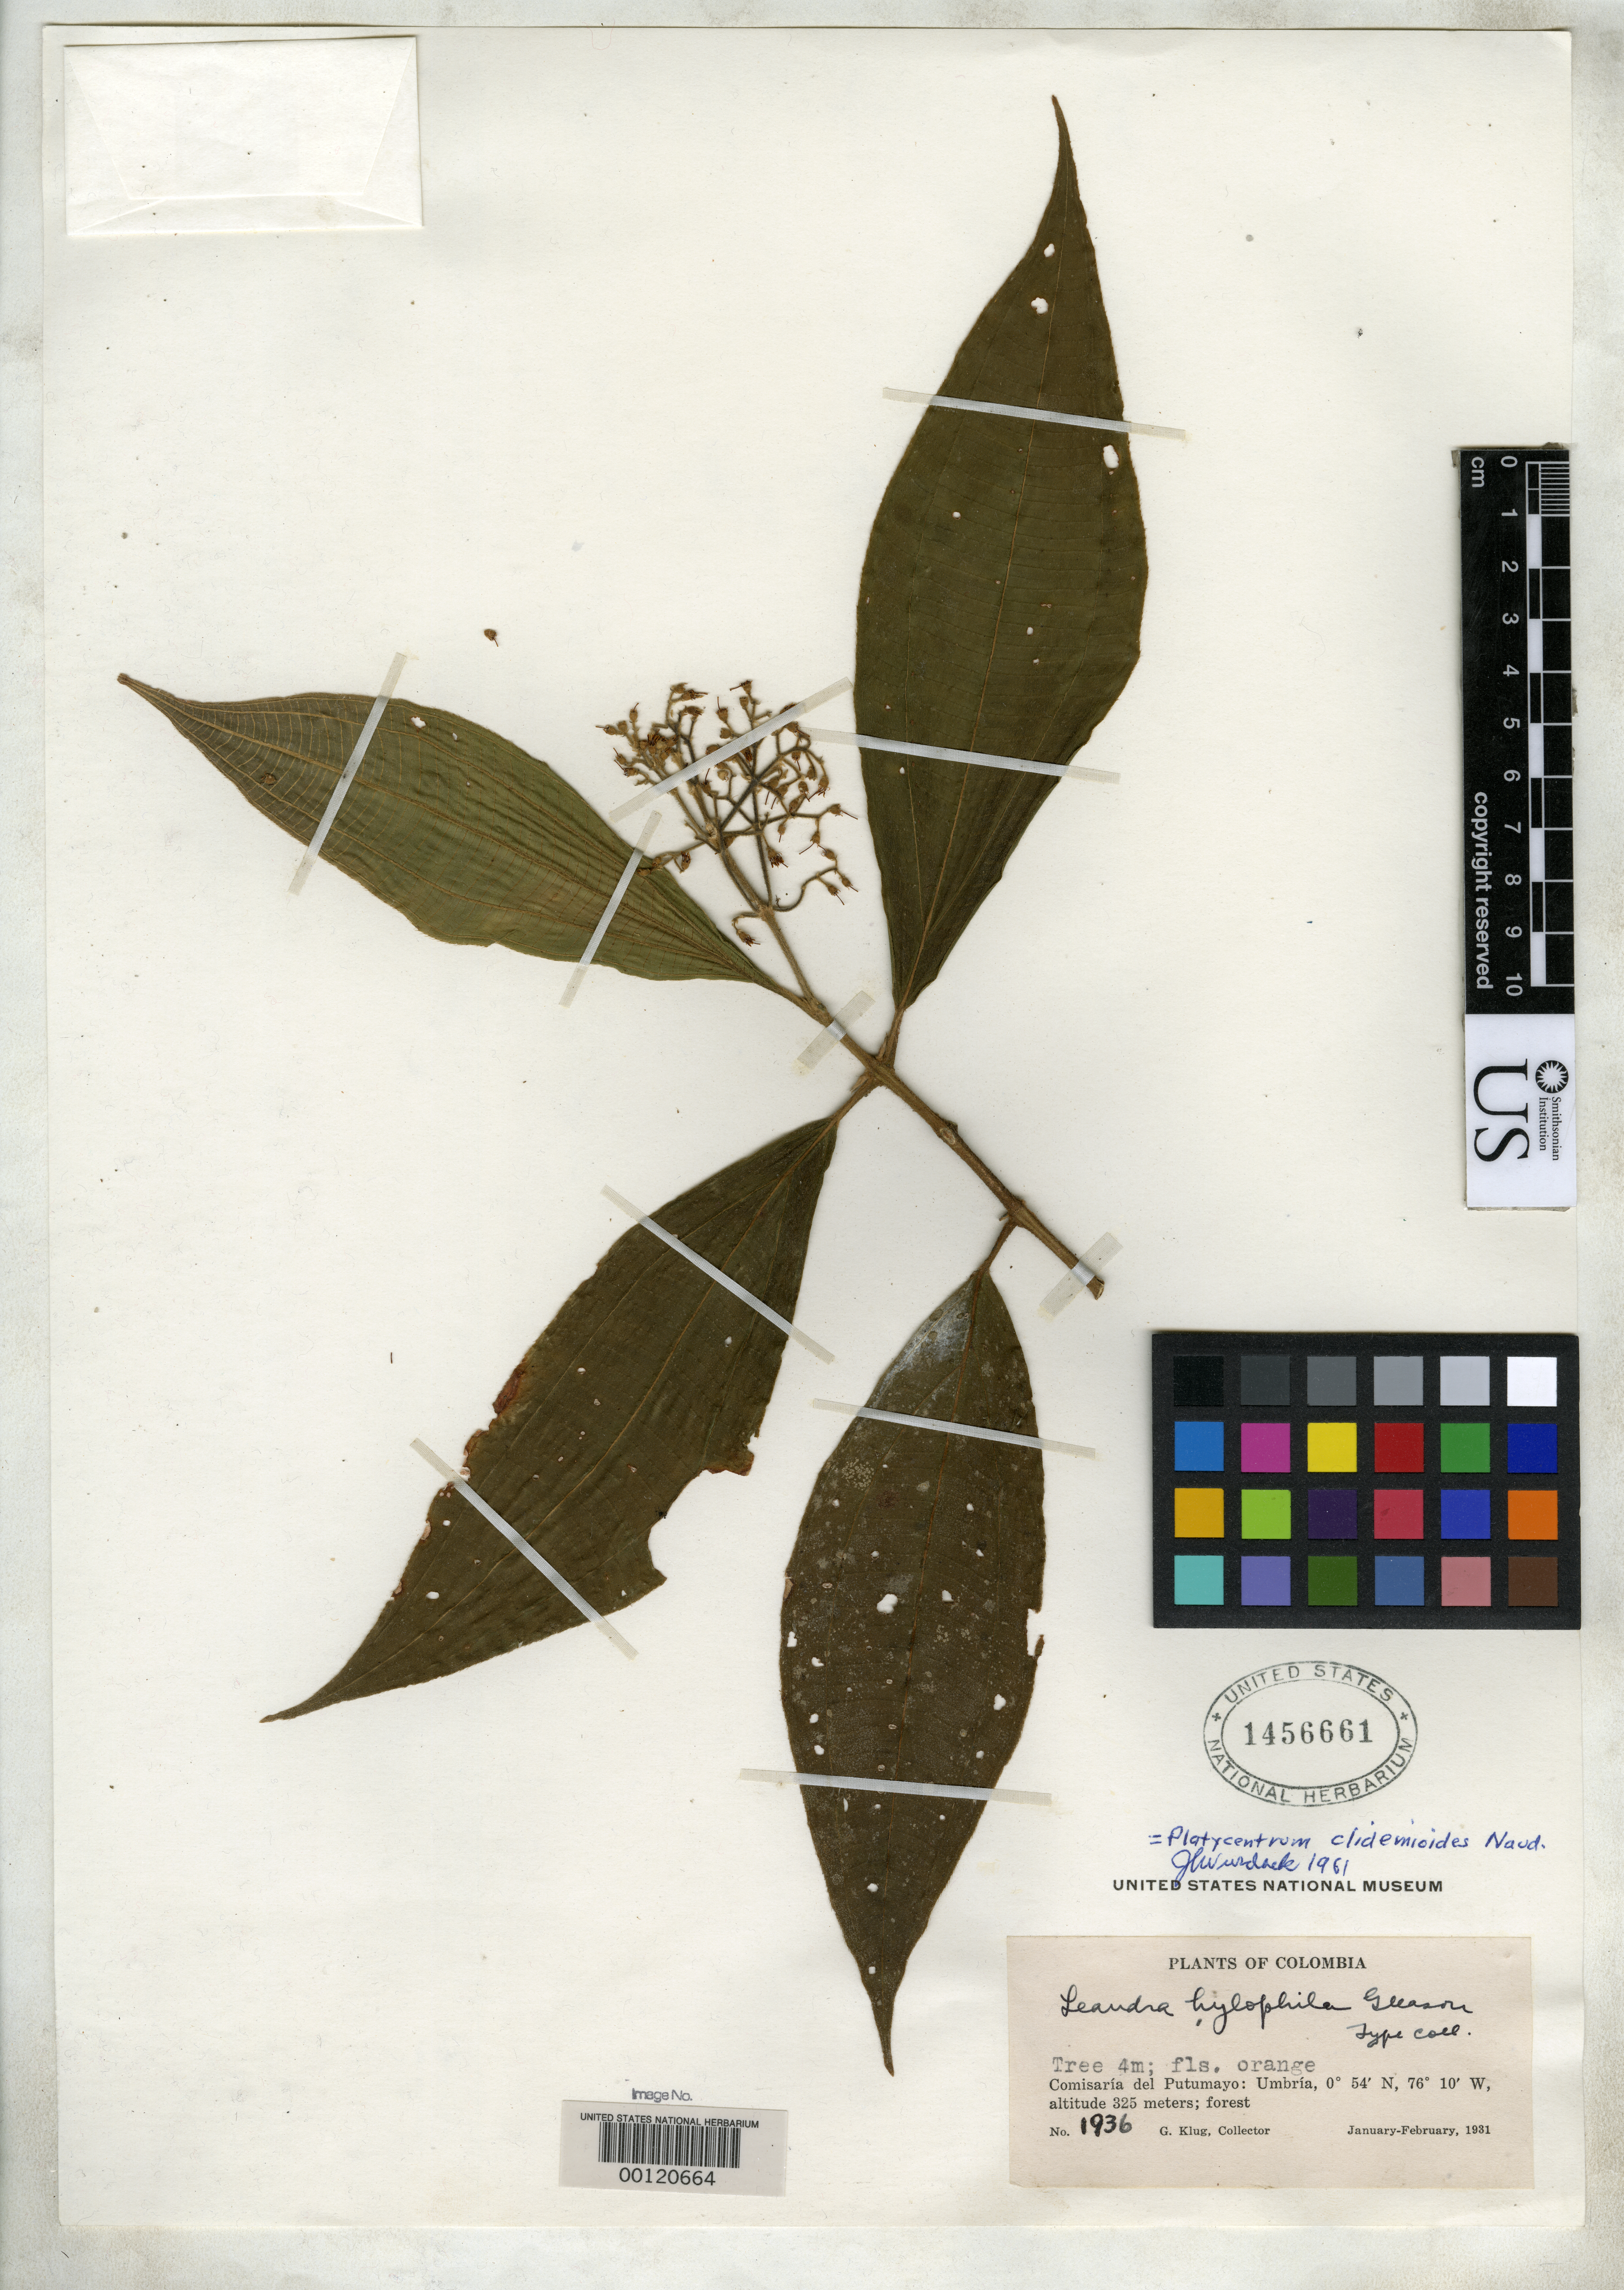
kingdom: Plantae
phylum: Tracheophyta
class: Magnoliopsida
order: Myrtales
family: Melastomataceae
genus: Leandra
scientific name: Leandra hylophila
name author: Gleason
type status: Isotype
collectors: G. Klug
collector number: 1936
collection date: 1931-01/1931-02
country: Colombia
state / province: Putumayo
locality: Comisaría del Putumayo: Umbria.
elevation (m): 325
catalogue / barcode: US 1456661